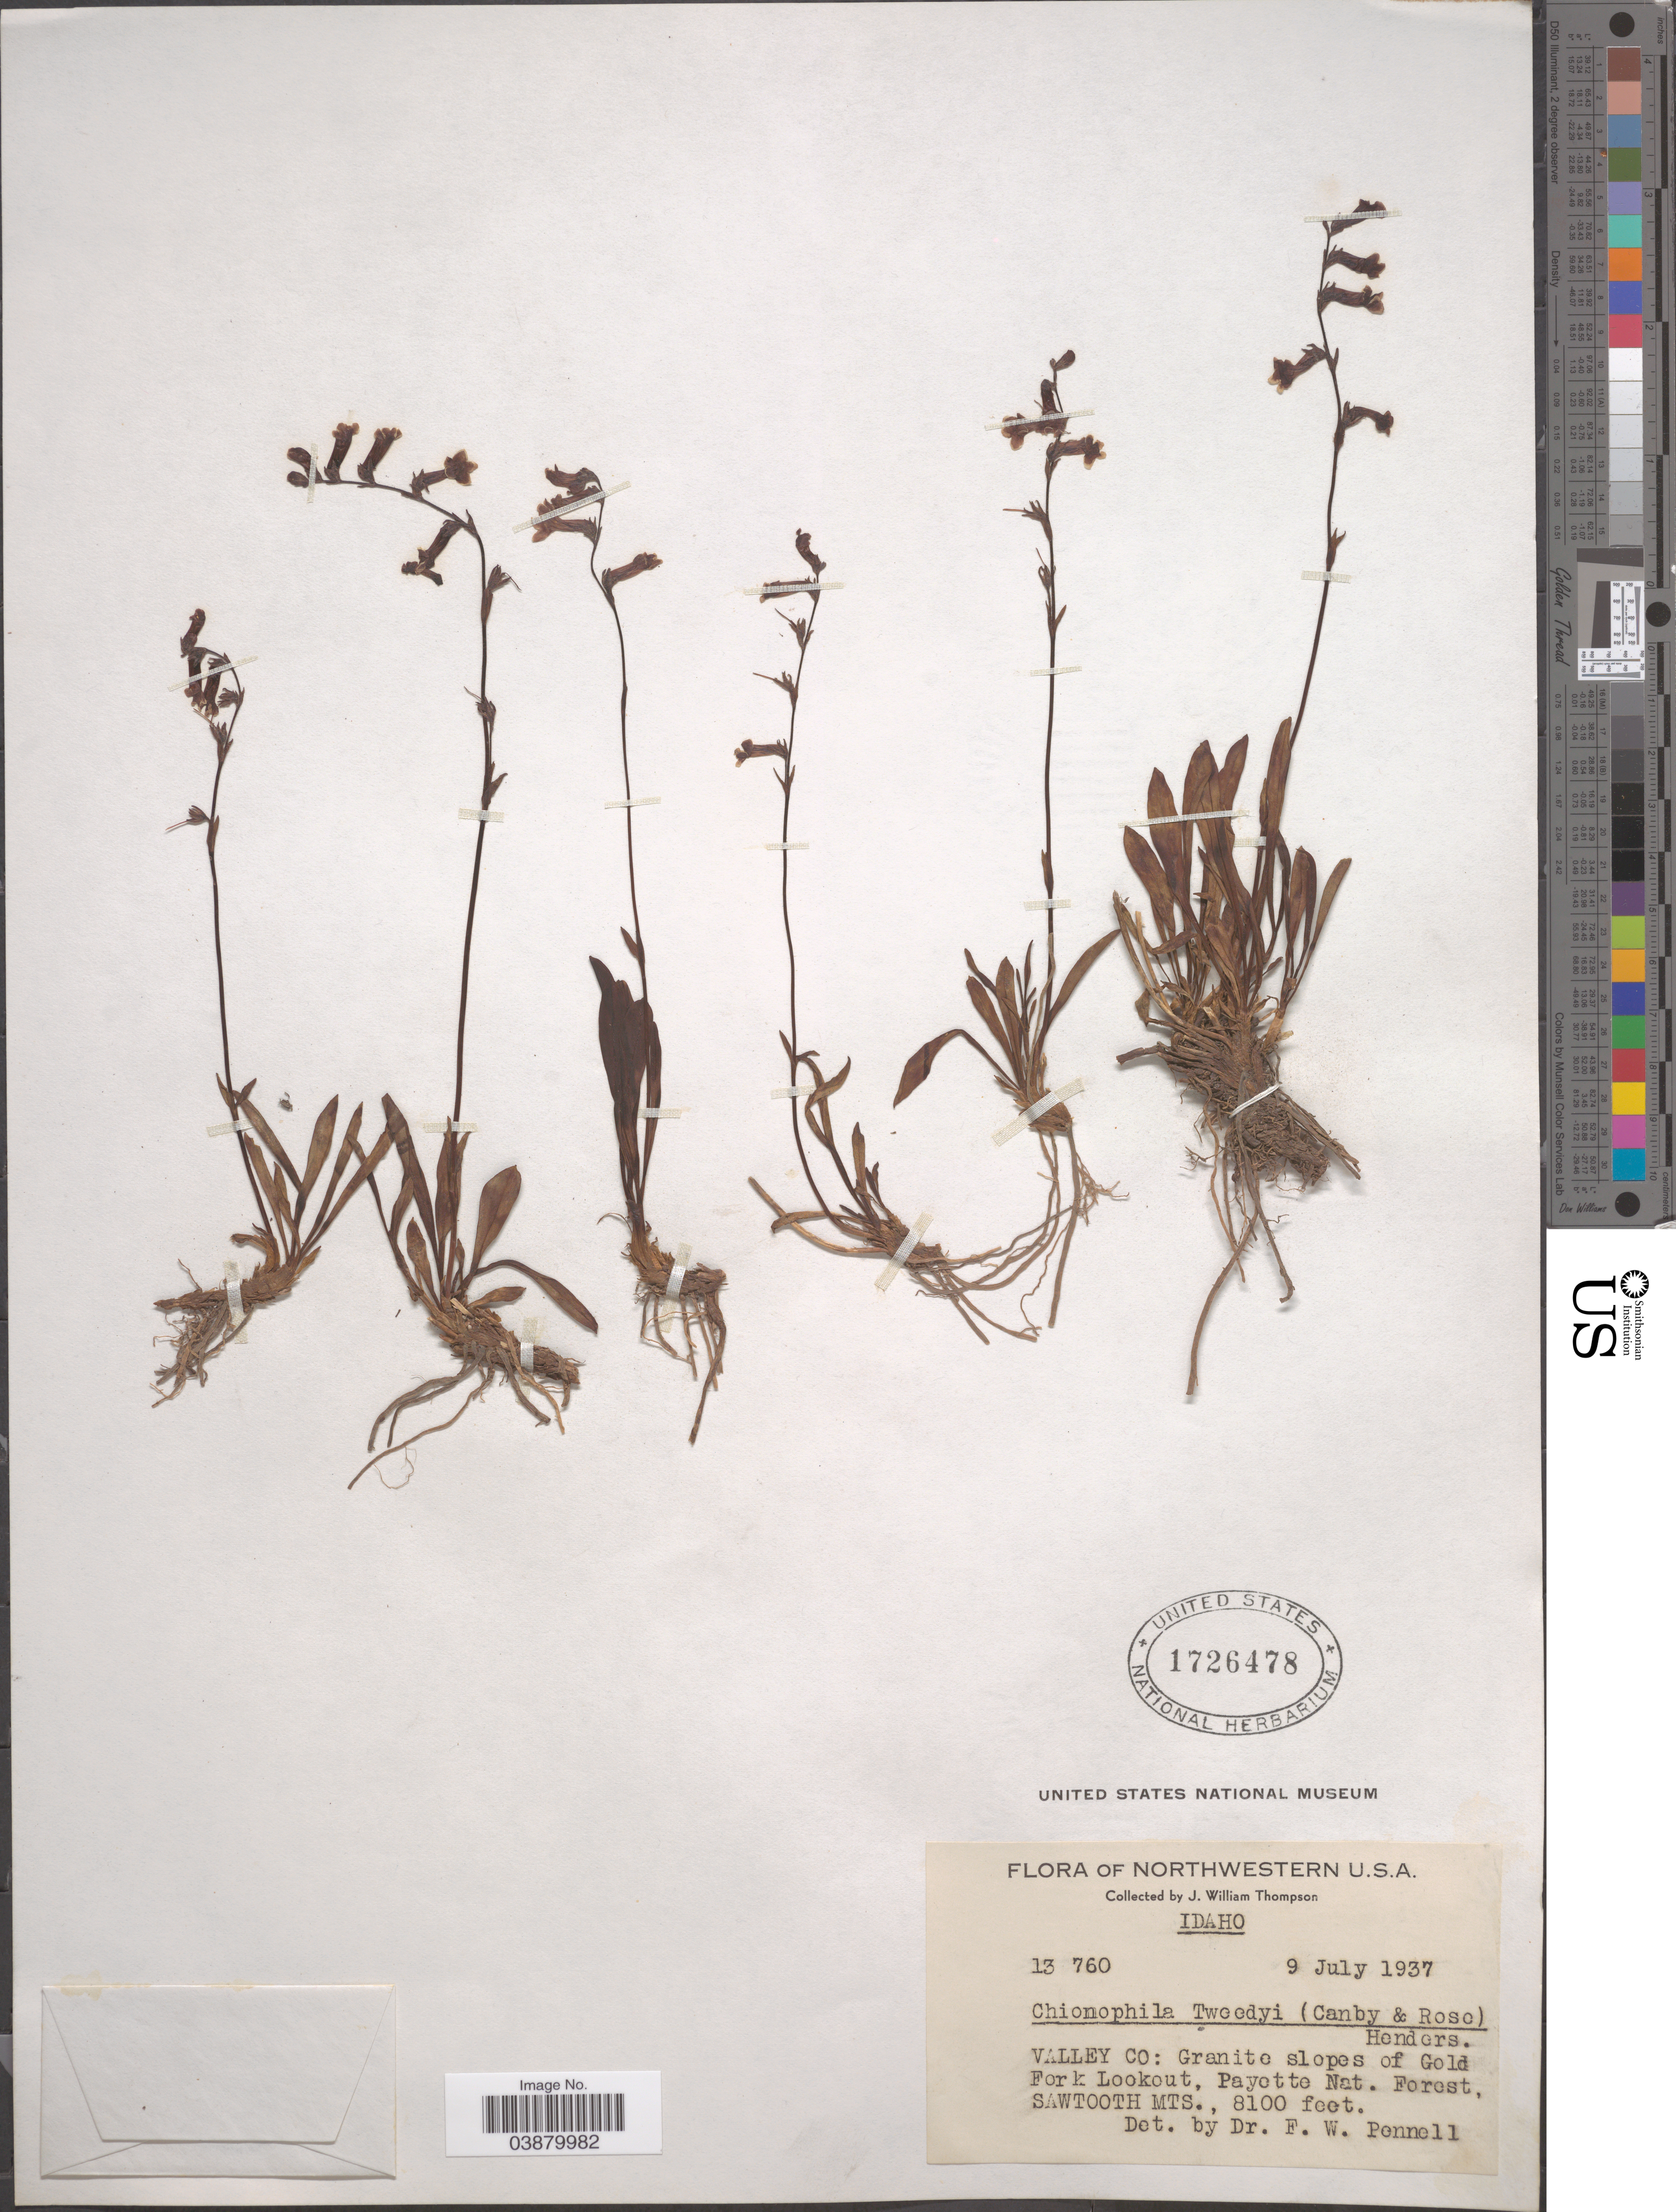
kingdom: Plantae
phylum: Tracheophyta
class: Magnoliopsida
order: Lamiales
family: Plantaginaceae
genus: Chionophila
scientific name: Chionophila tweedyi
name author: (Canby & Rose) Hend.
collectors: J. W. Thompson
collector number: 13760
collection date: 1937-07-09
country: United States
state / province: Idaho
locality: Valley Co: Granite slopes of Gold Fork Lookout, Payette Nat. Forest, Sawtooth Mts.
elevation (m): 2469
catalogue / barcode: US 1726478